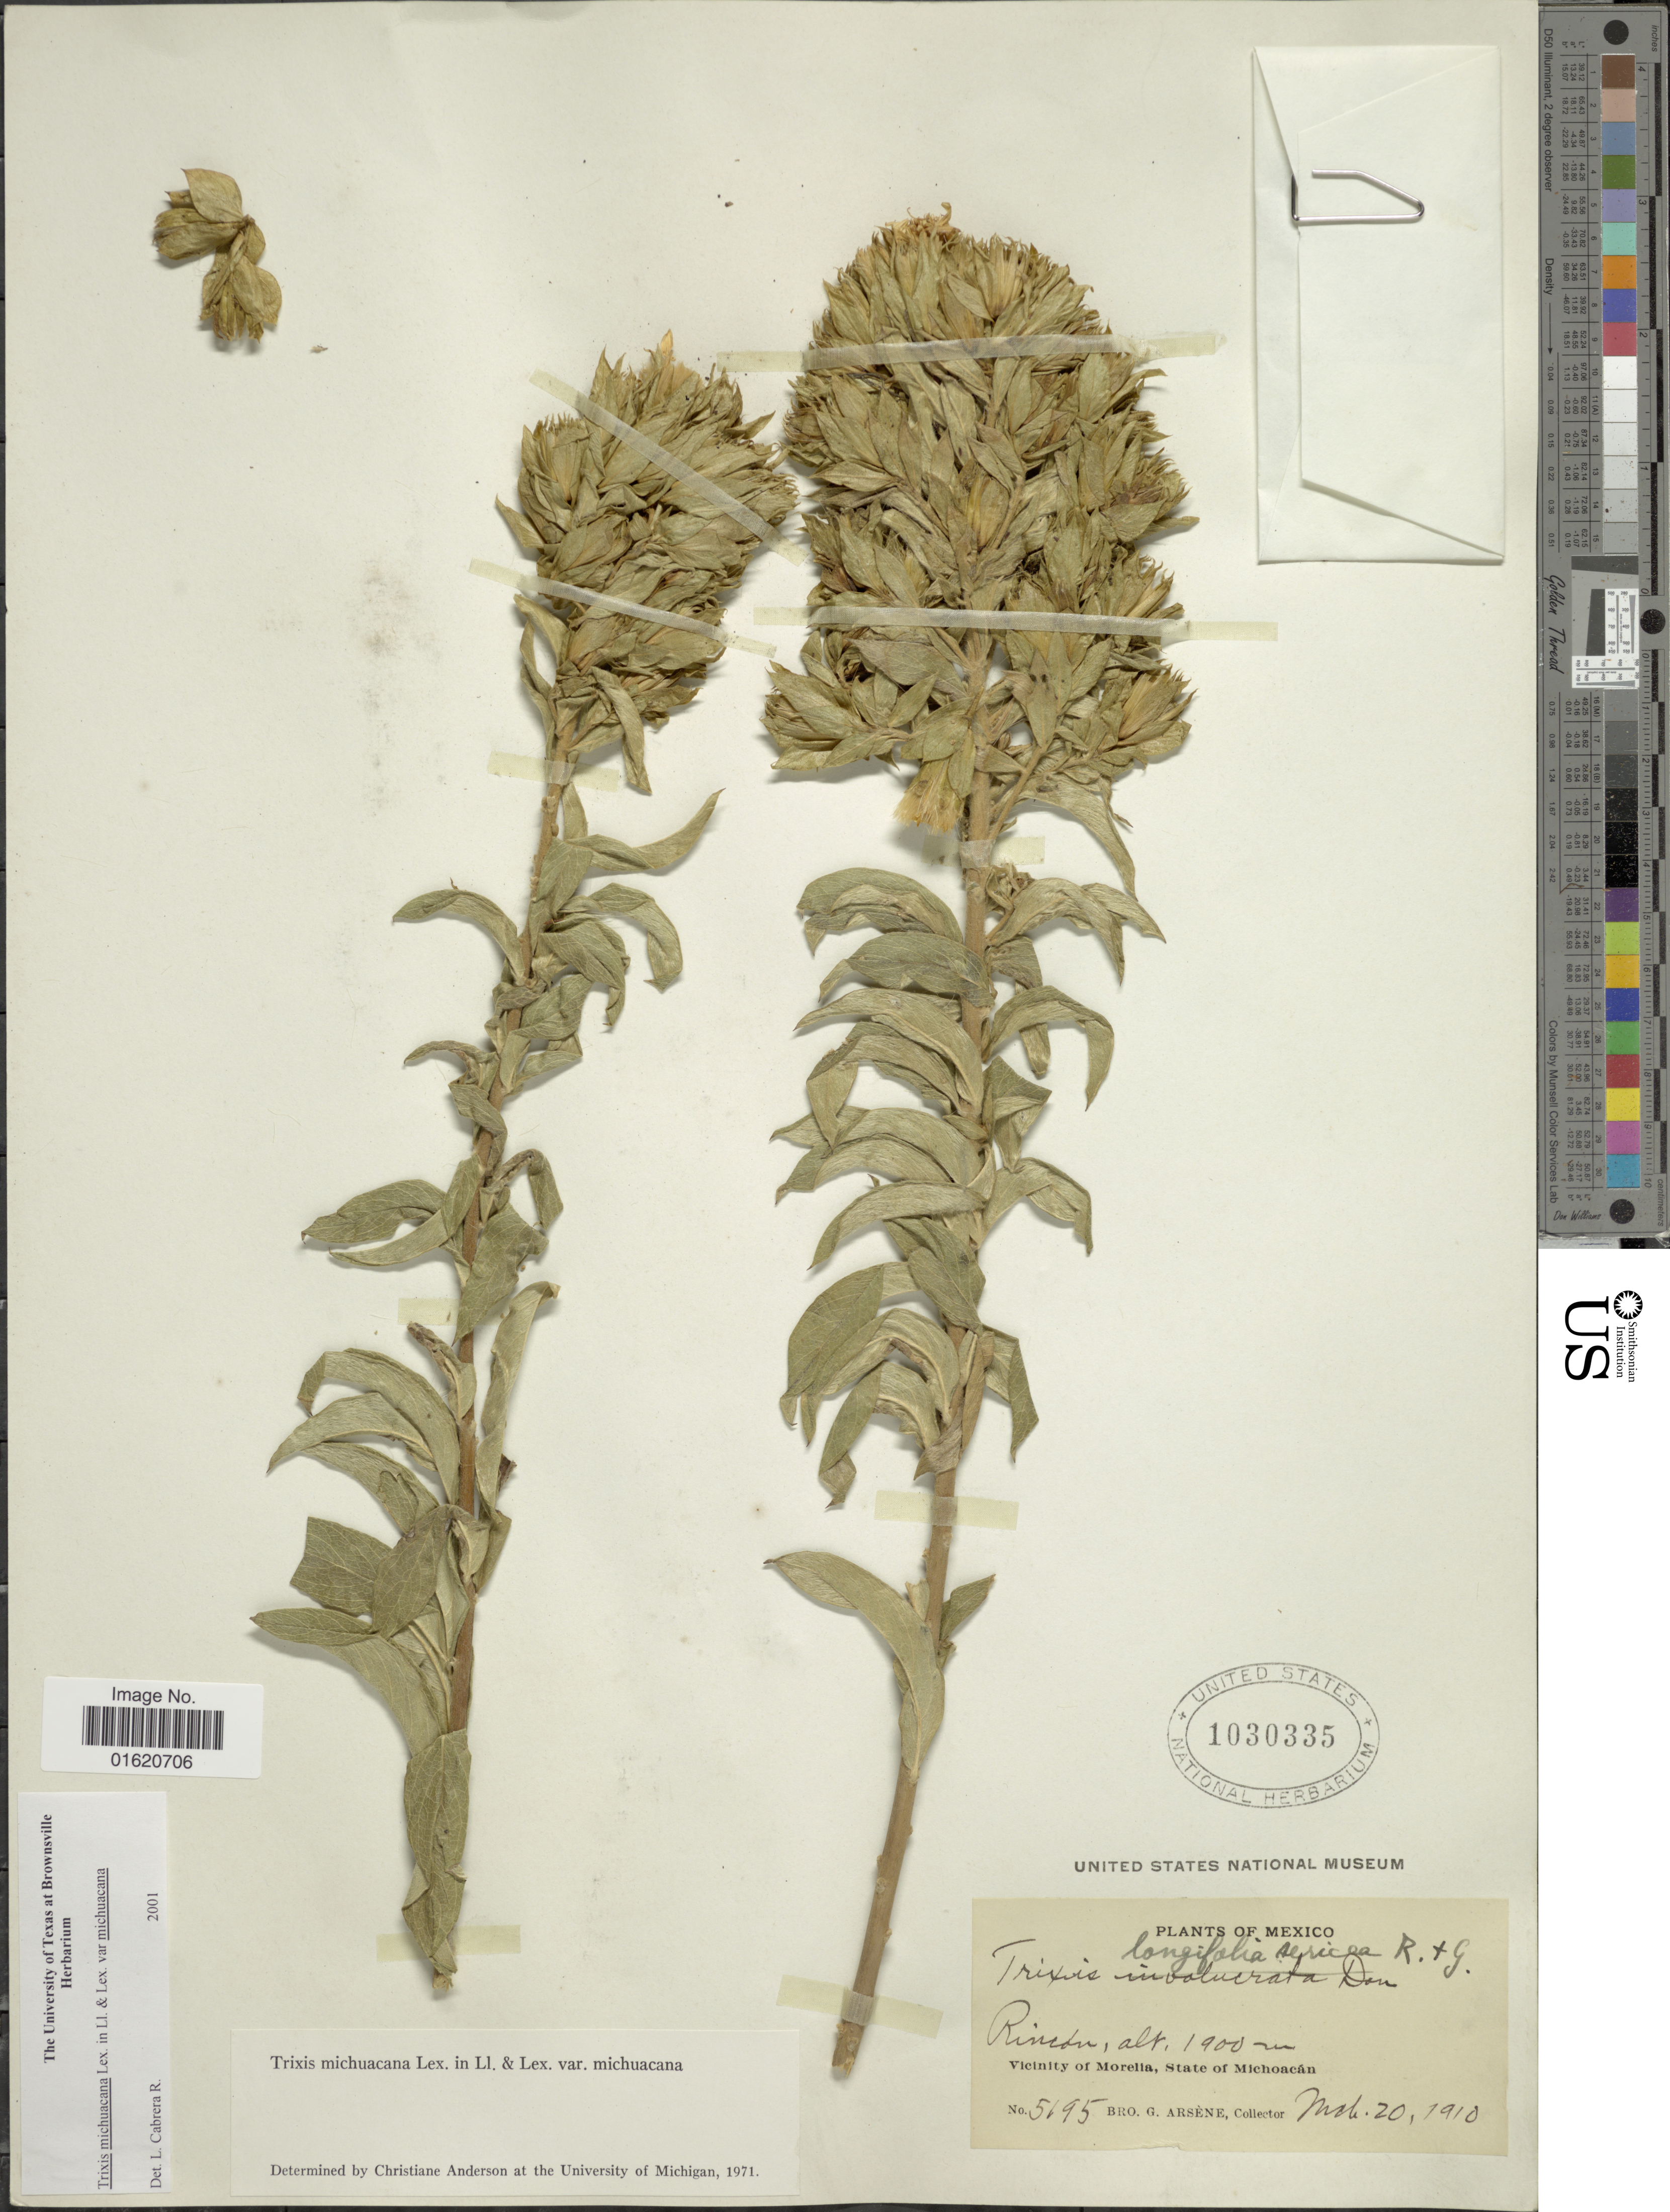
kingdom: Plantae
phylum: Tracheophyta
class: Magnoliopsida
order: Asterales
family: Asteraceae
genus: Trixis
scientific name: Trixis michuacana var. michuacana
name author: Lex.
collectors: Bro. G. Arsène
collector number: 5195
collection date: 1910-03-20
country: Mexico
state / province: Michoacán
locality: Rincon, Vicinity of Morelia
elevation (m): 1900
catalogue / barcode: US 1030335